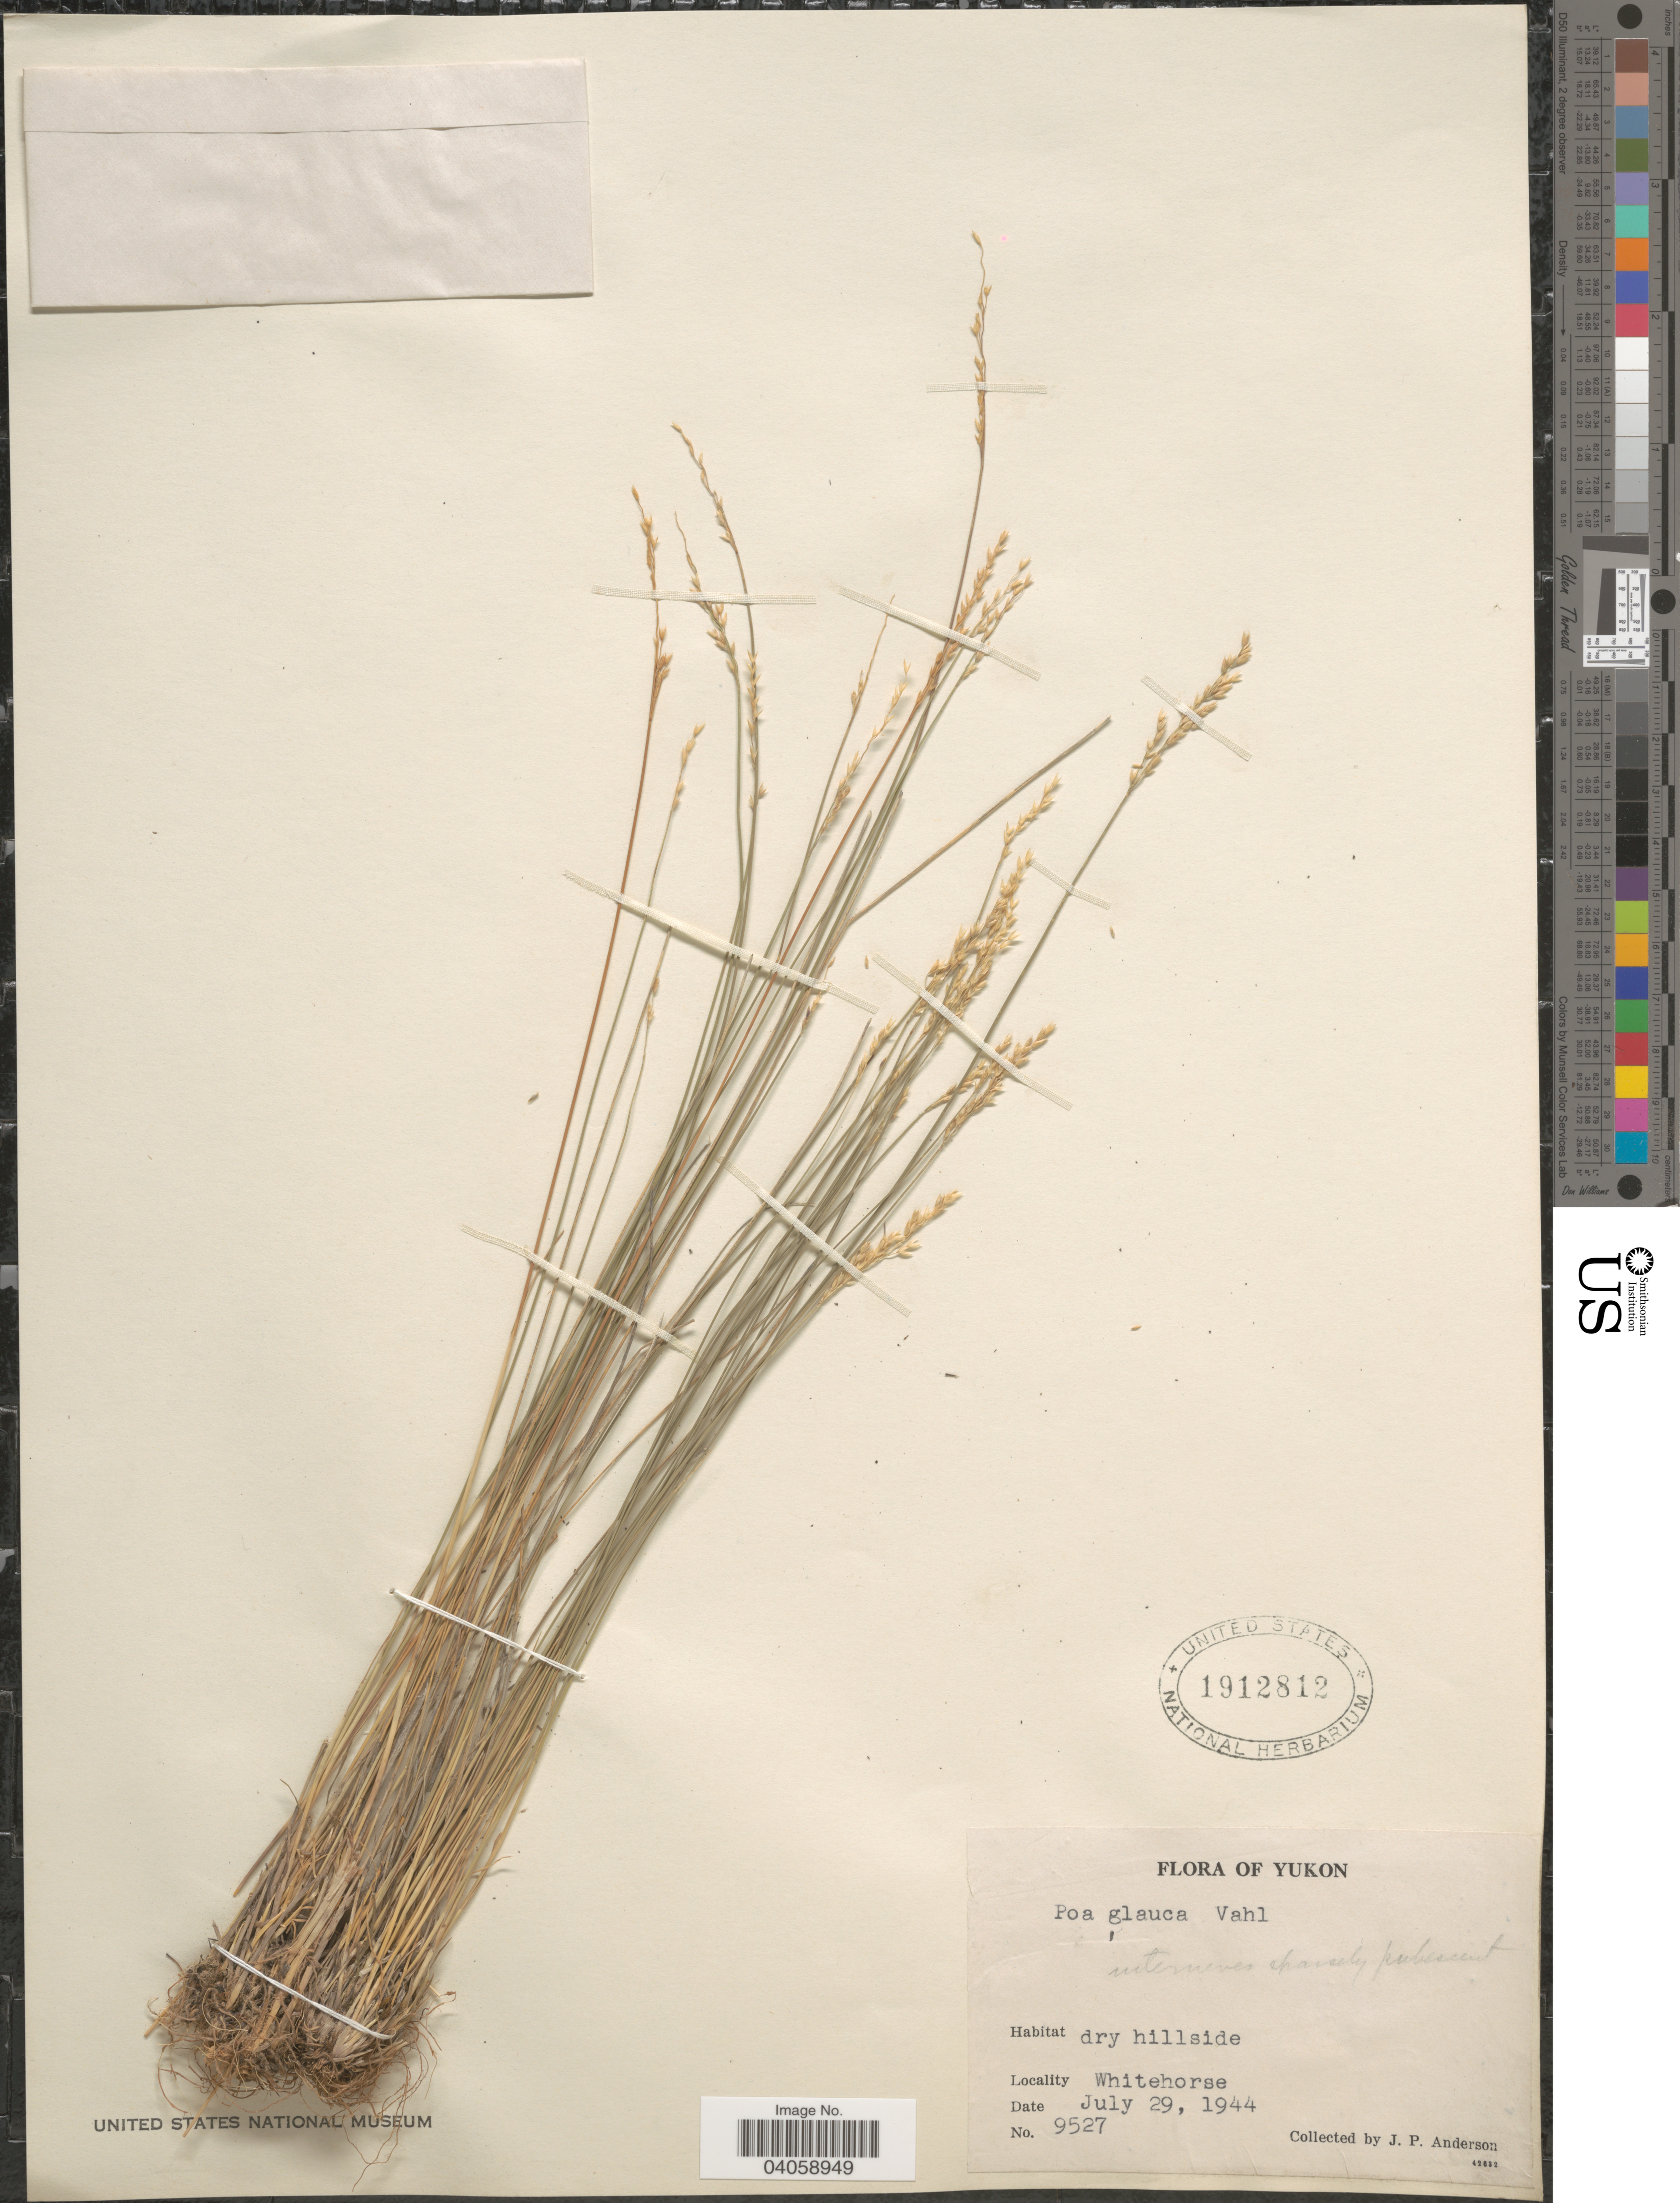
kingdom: Plantae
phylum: Tracheophyta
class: Liliopsida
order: Poales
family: Poaceae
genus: Poa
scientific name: Poa glauca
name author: Vahl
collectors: J. P. Anderson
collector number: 9527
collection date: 1944-07-29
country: Canada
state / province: Yukon Territory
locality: Yukon. Whitehorse.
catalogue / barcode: US 1912812